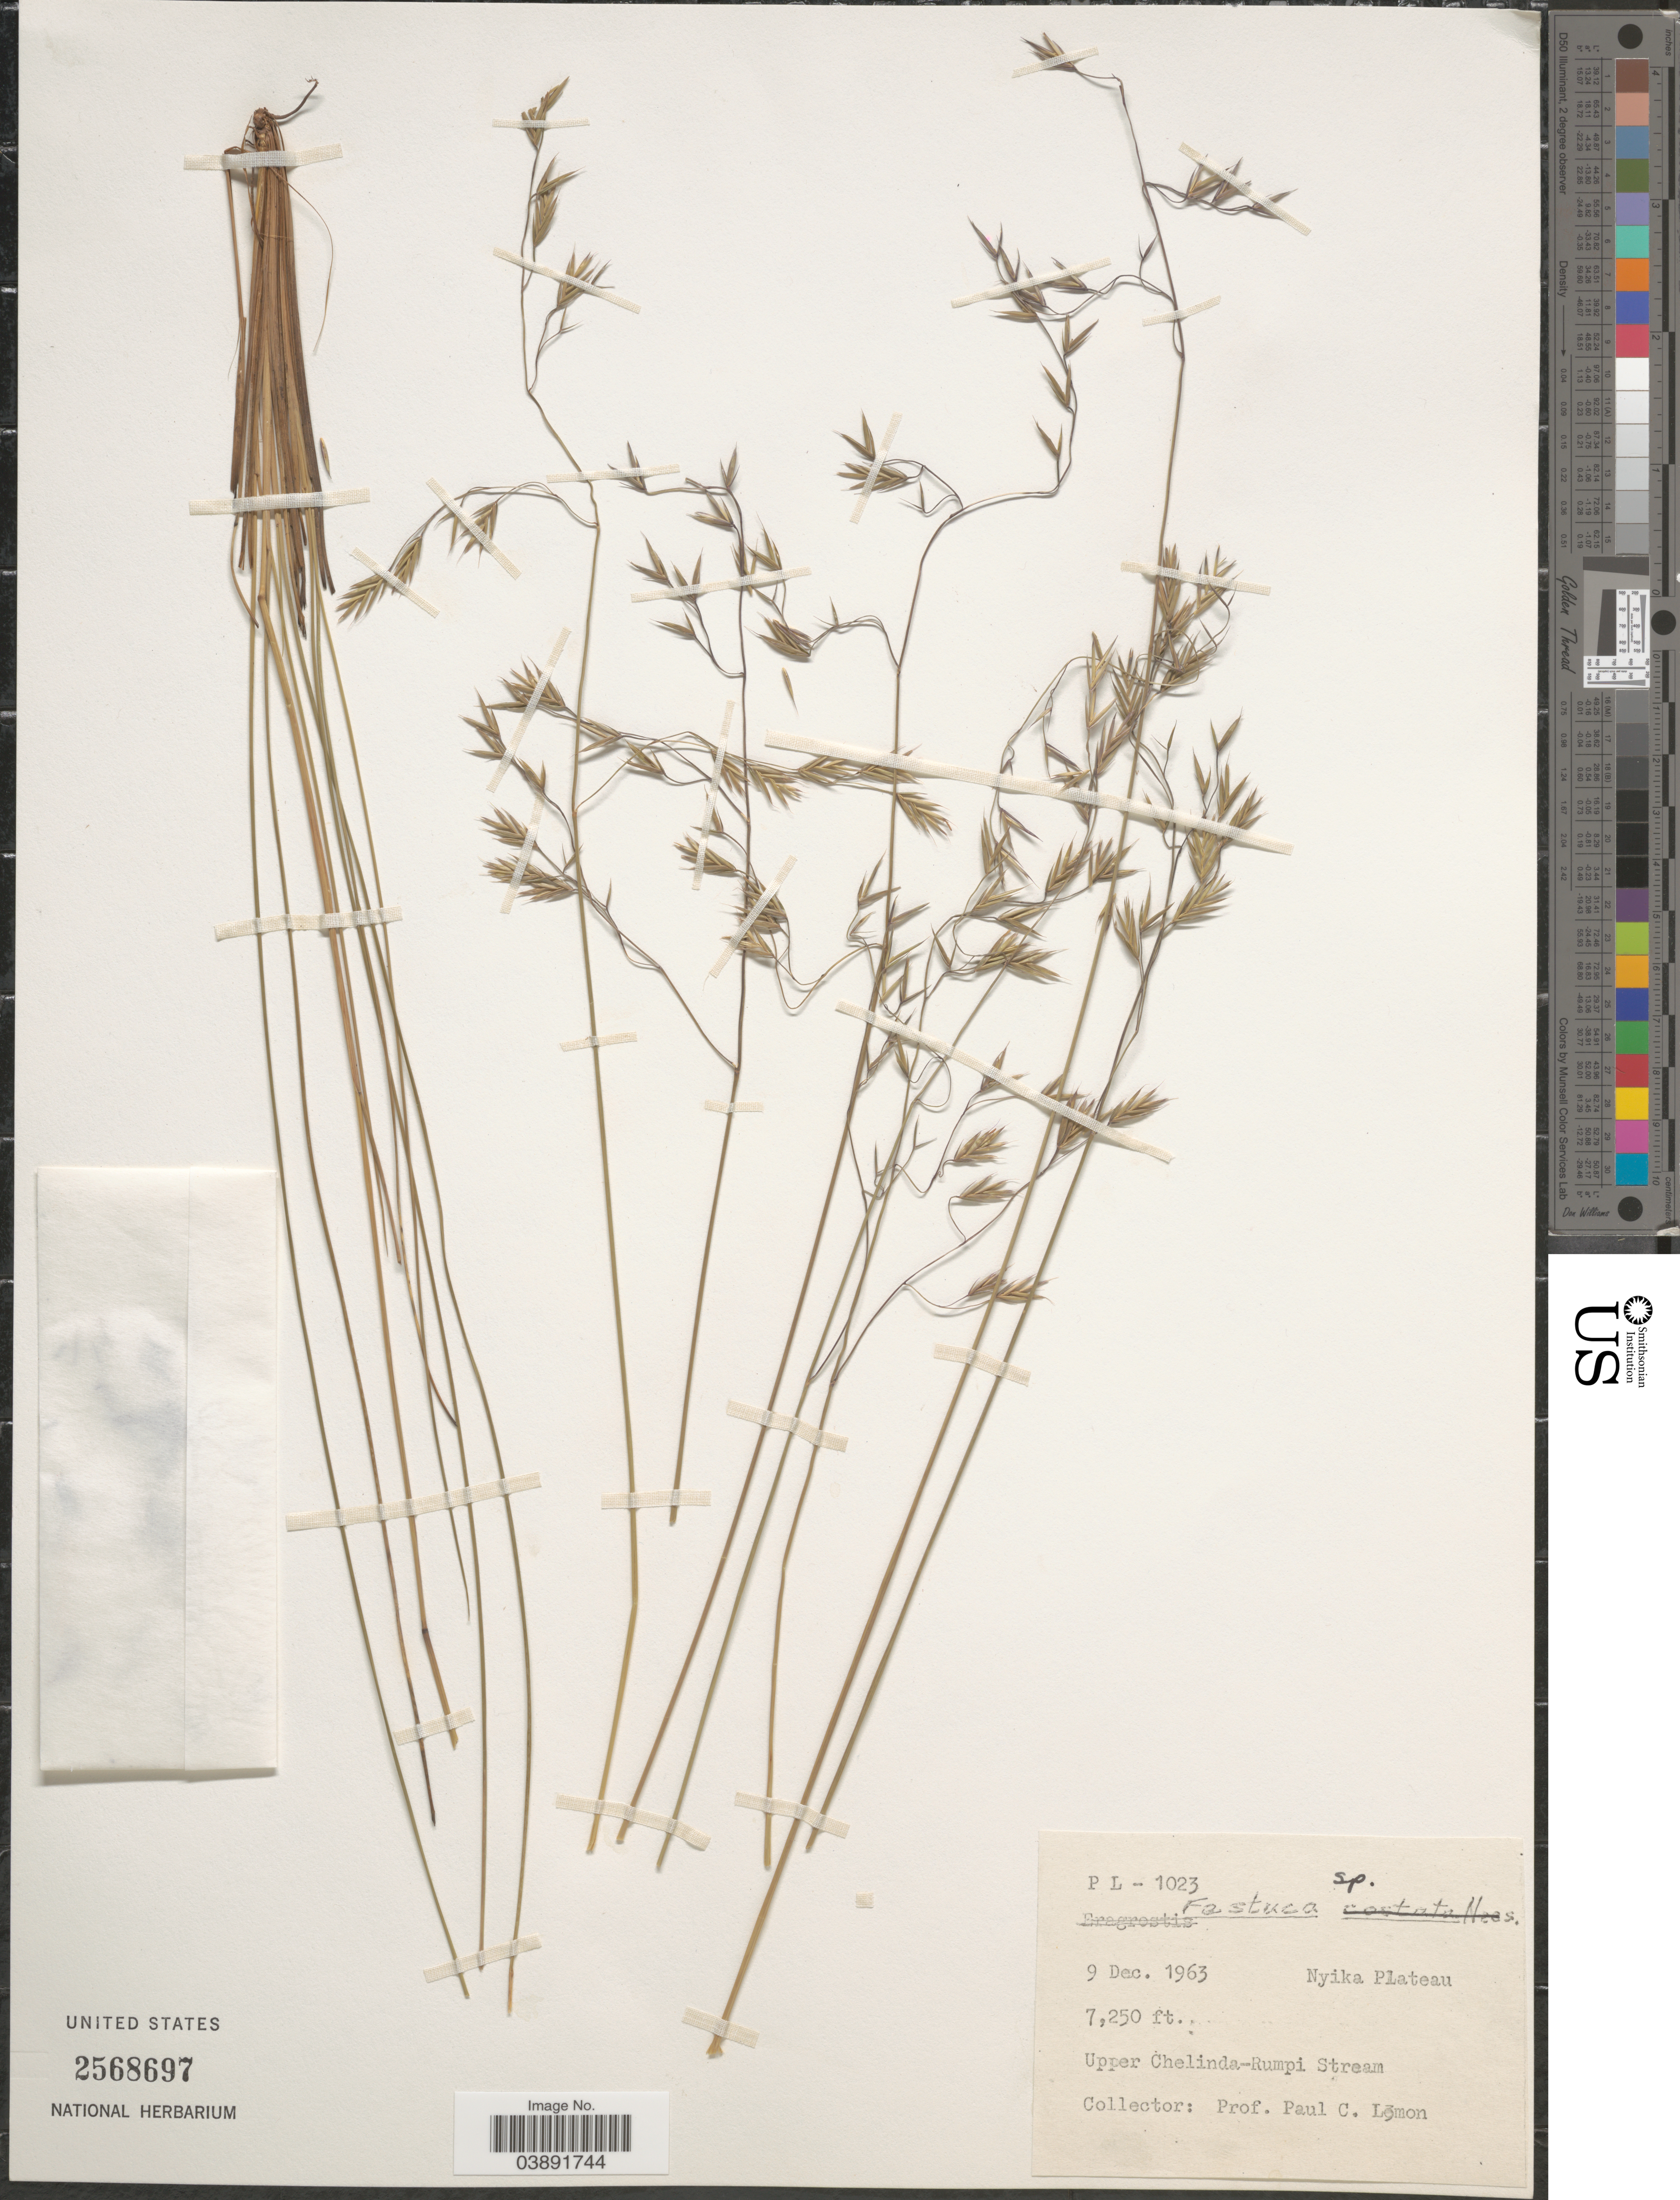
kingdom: Plantae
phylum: Tracheophyta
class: Liliopsida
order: Poales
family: Poaceae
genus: Festuca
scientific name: Festuca sp.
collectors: P. Lemon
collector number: PL-1023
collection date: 1963-12-09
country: Malawi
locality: Nyika Plateau. Upper Chelinda-Rumpi Stream.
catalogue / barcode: US 2568697